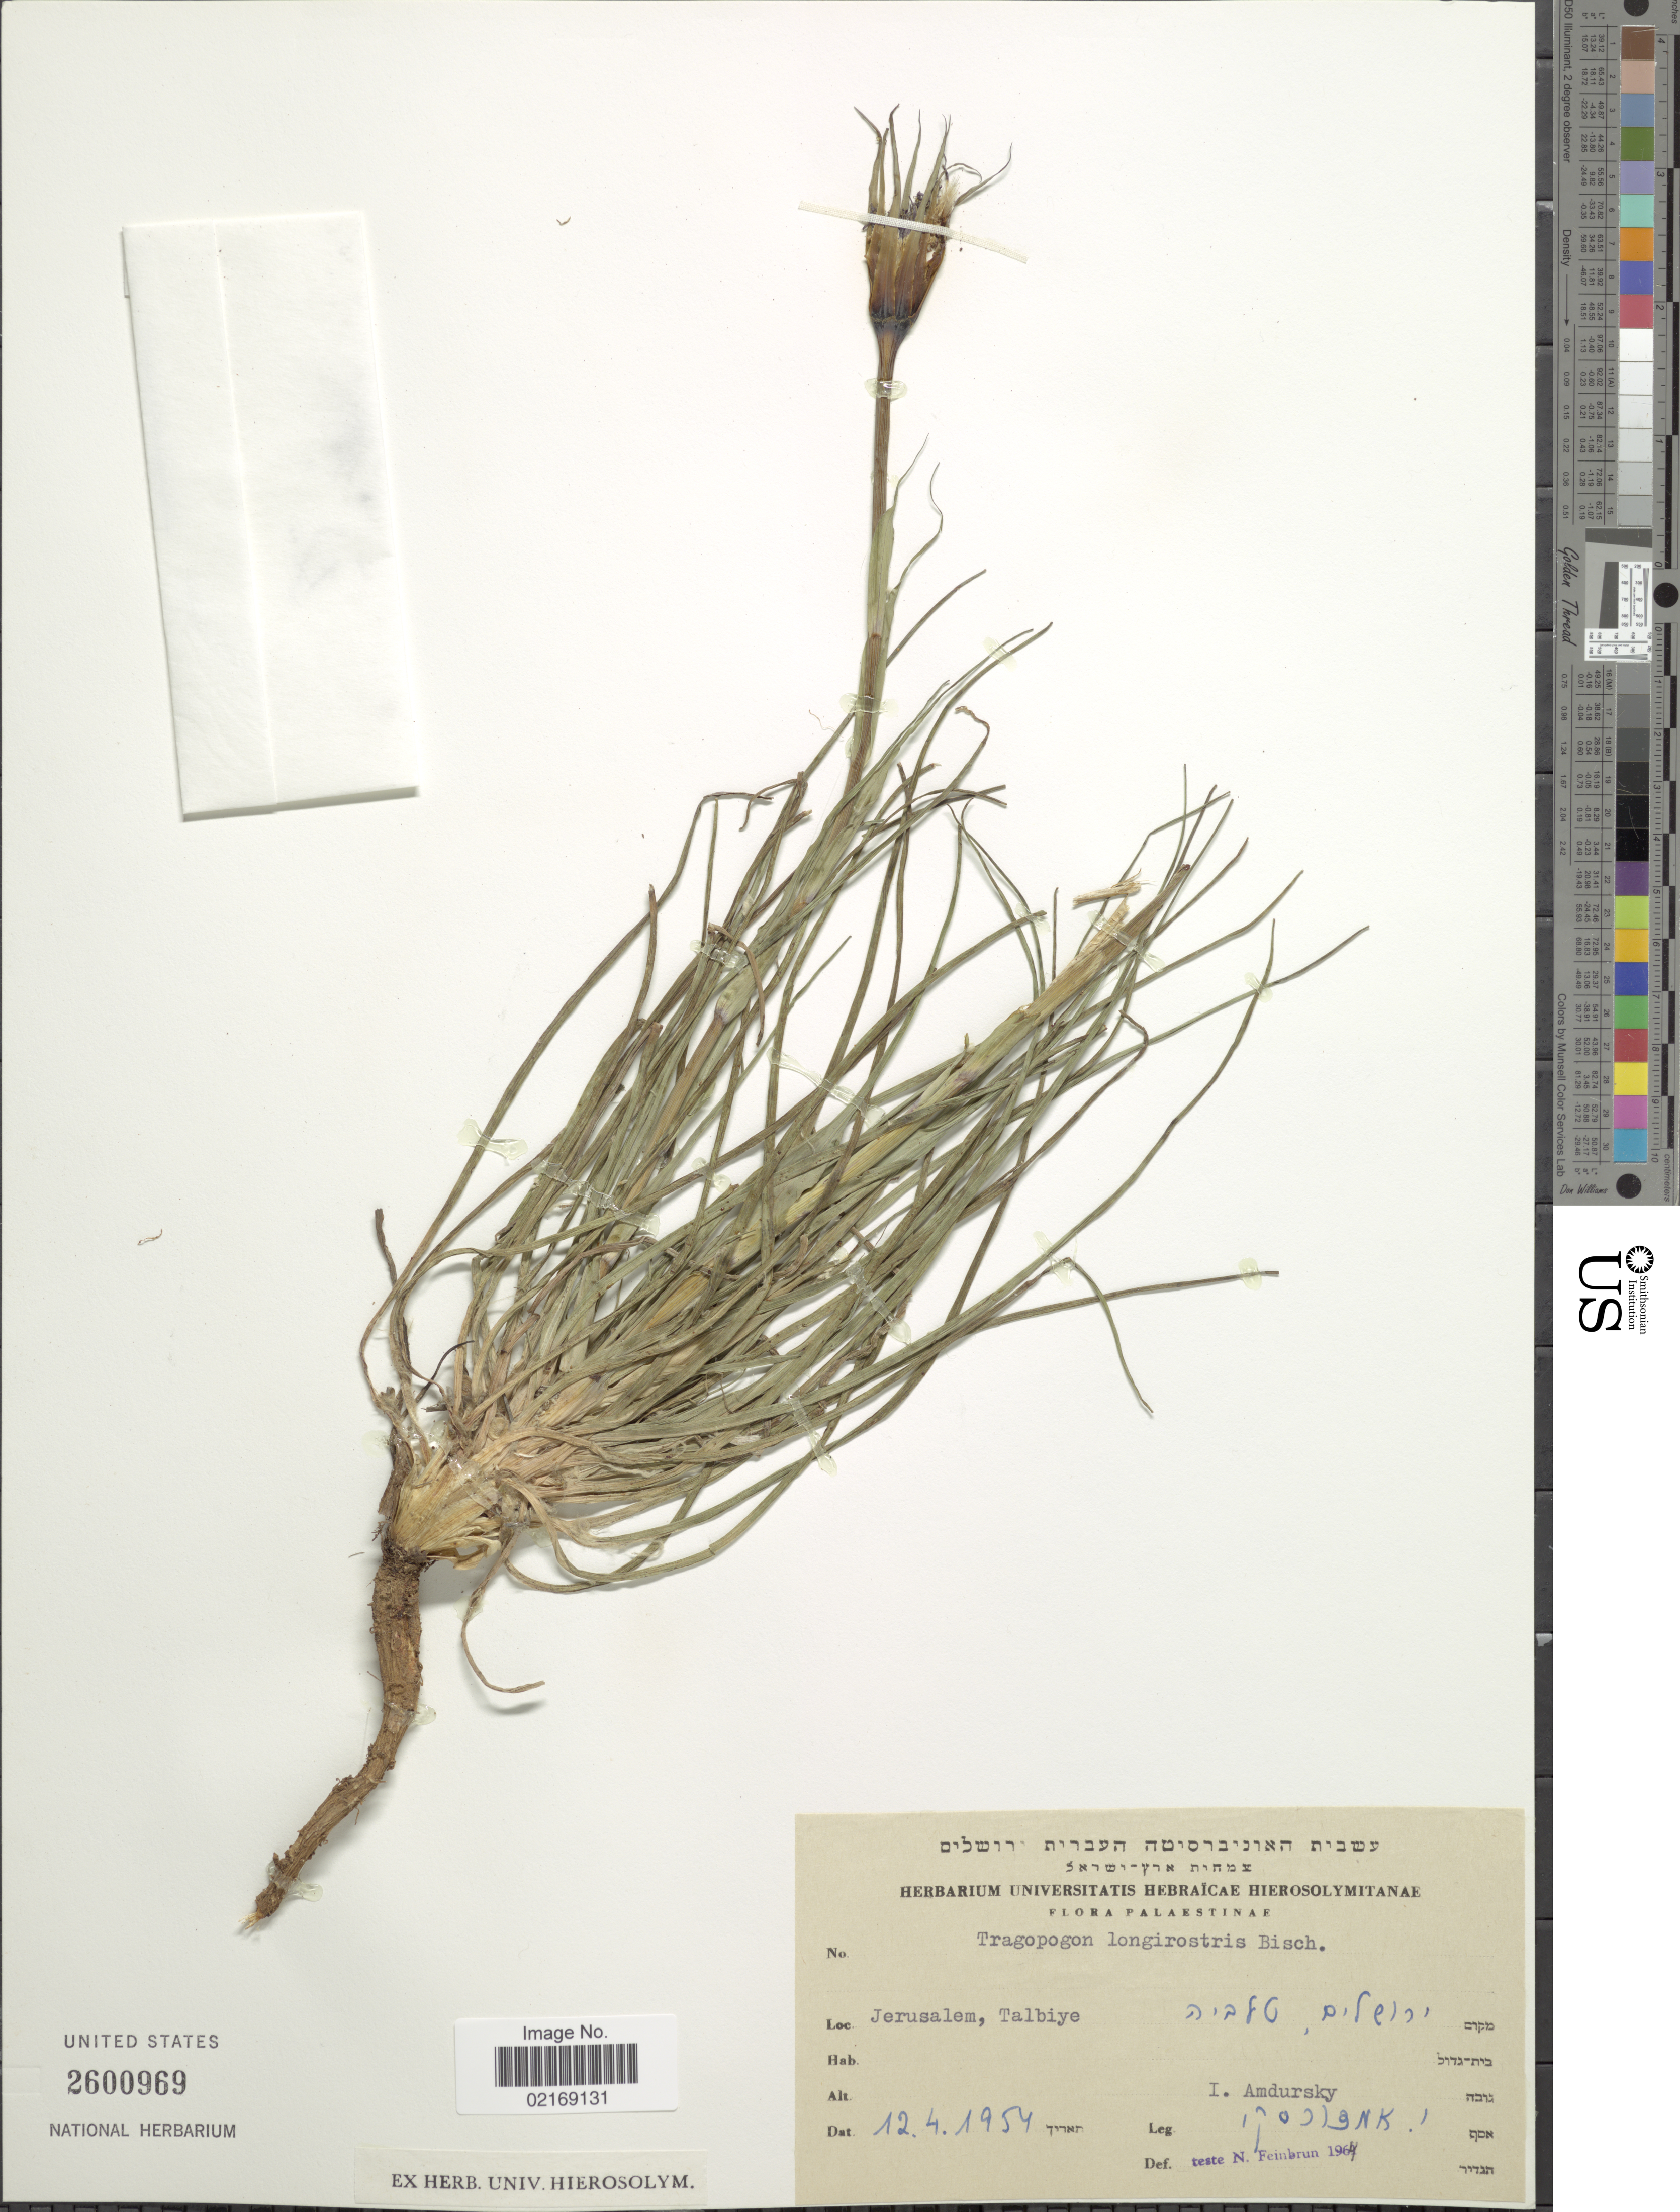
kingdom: Plantae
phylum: Tracheophyta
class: Magnoliopsida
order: Asterales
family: Asteraceae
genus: Tragopogon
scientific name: Tragopogon porrifolius subsp. longirostris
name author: (Sch. Bip.) Greuter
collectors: I. Amdursky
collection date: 1954-04-12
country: Israel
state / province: Jerusalem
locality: Palaestine. Talbiye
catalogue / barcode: US 2600969